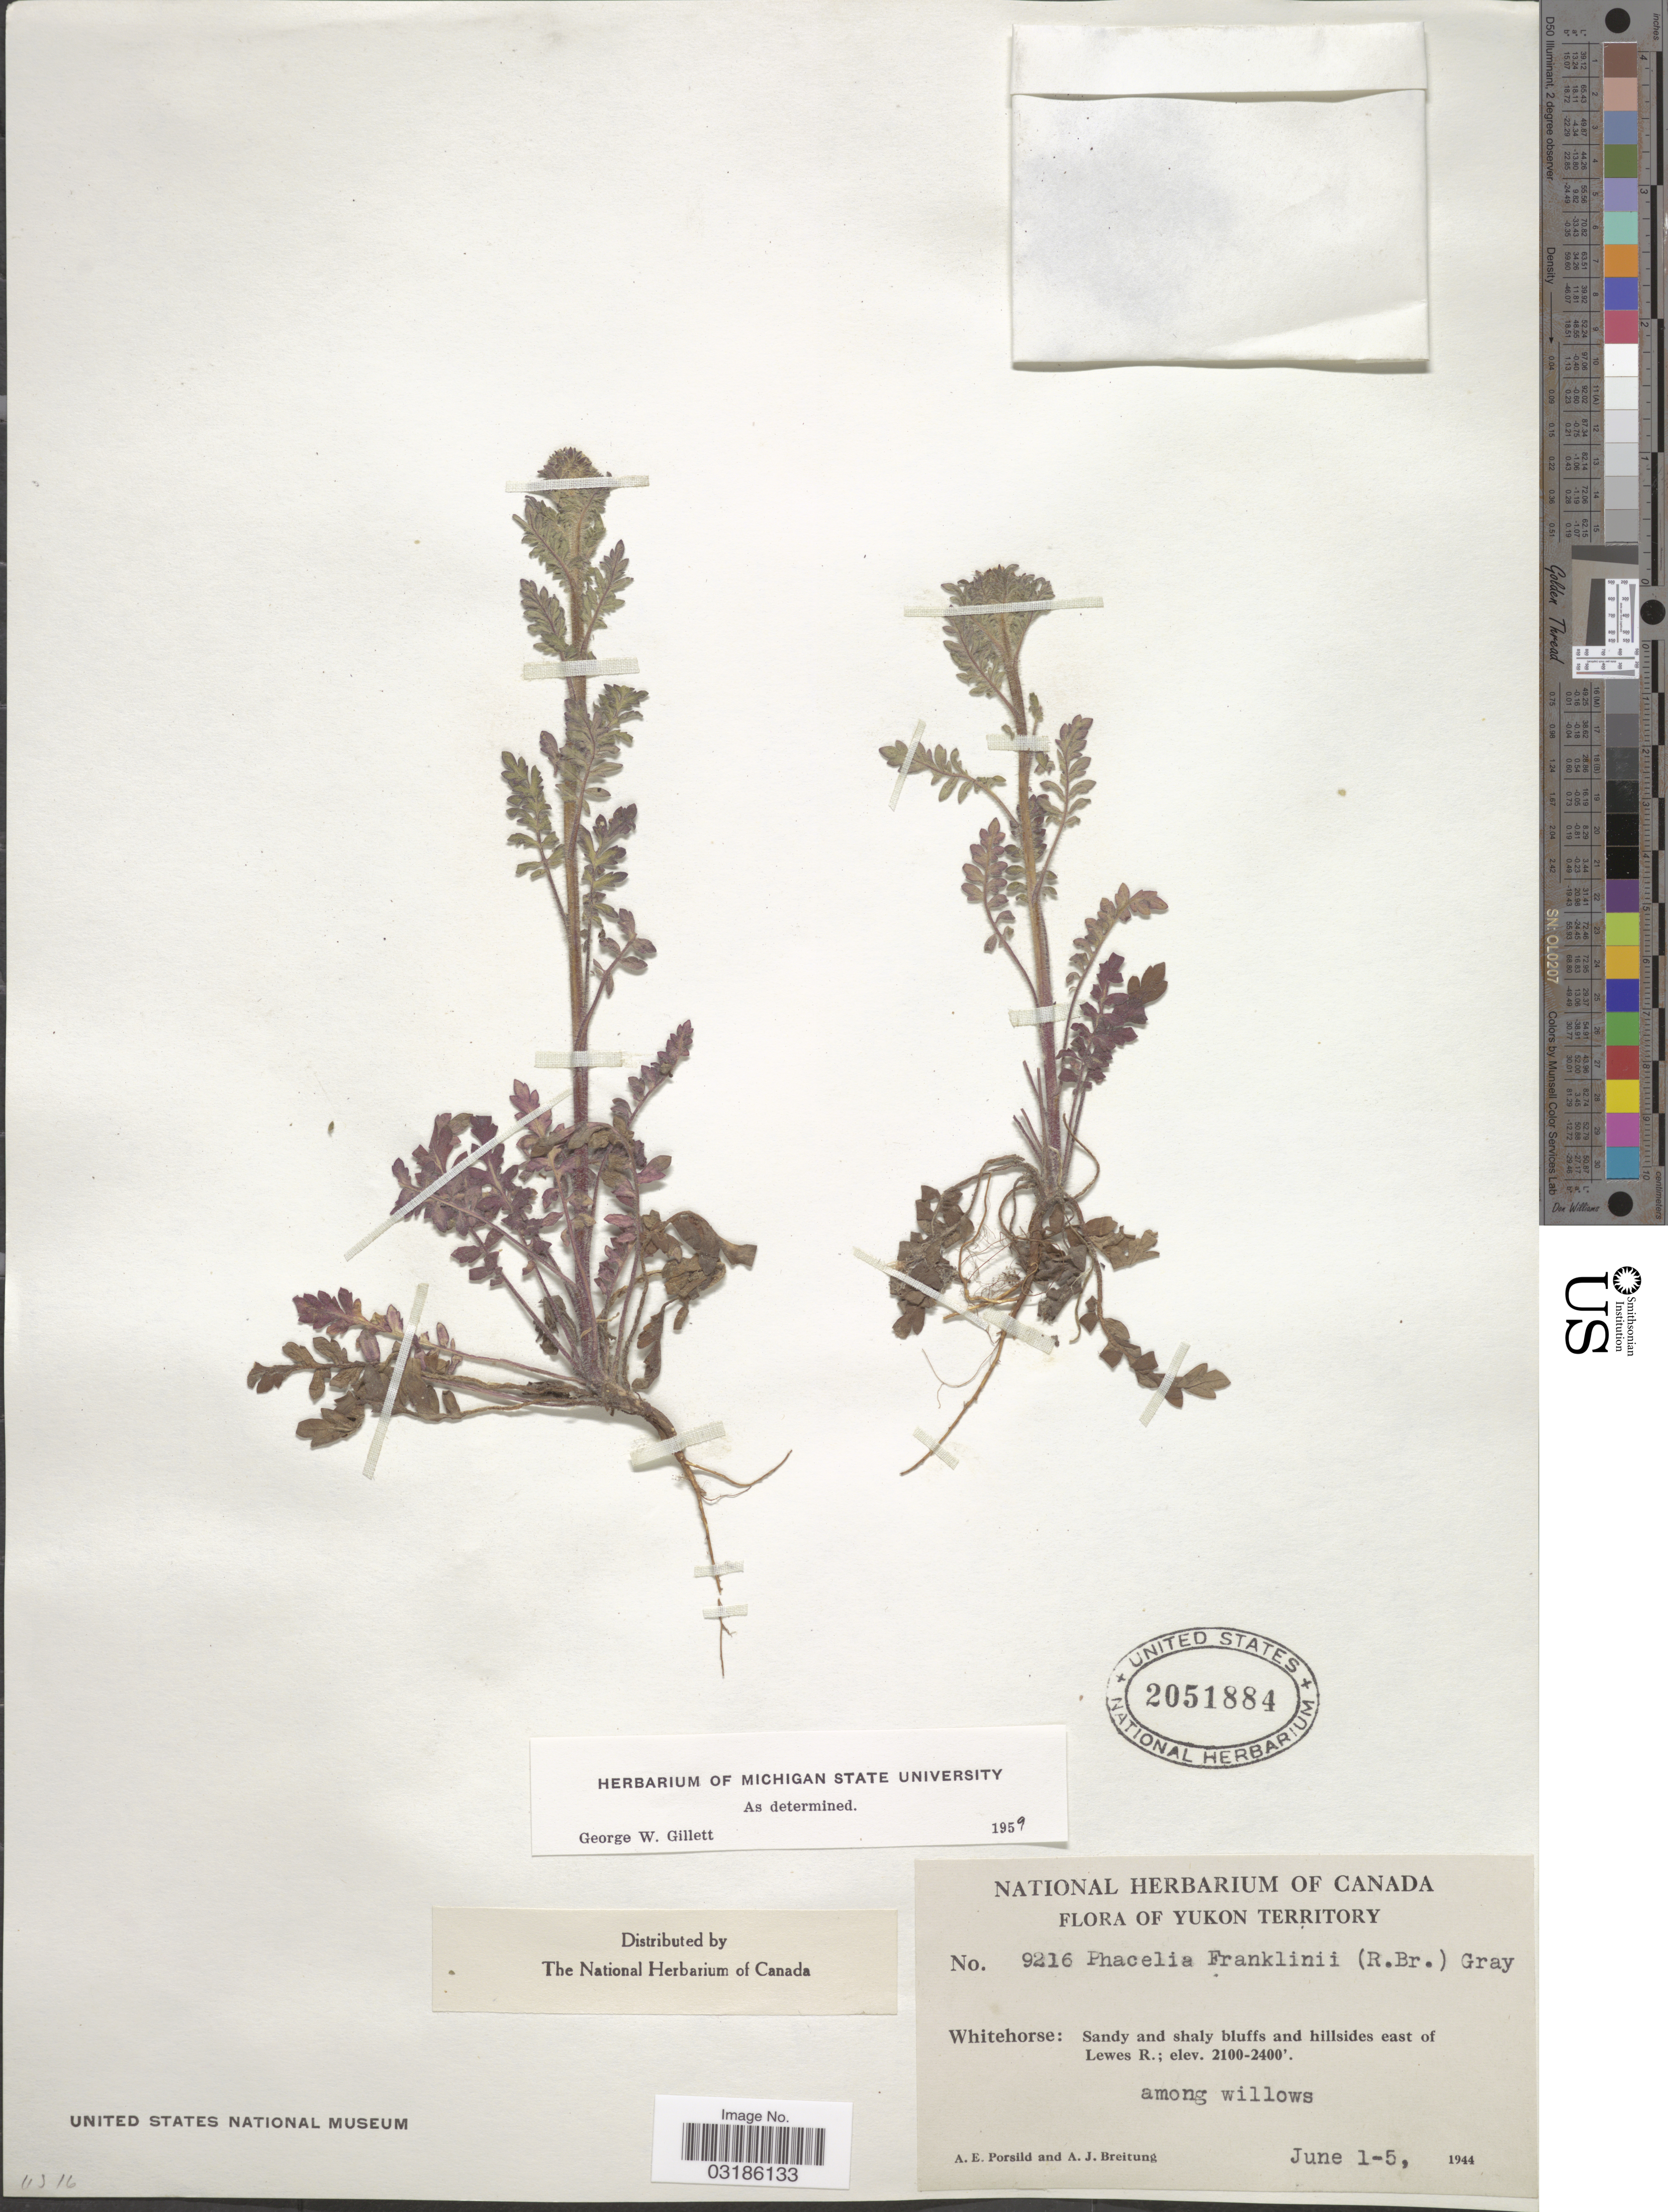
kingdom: Plantae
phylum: Tracheophyta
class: Magnoliopsida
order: Boraginales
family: Hydrophyllaceae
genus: Phacelia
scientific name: Phacelia franklinii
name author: Nutt.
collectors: A. E. Porsild & A. Breitung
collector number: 9216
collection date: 1944-06-01/1944-06-05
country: Canada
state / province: Yukon Territory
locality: Whitehorse: Sandy and shaly bluffs and hillsides east of Lewes R.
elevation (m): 640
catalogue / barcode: US 2051884